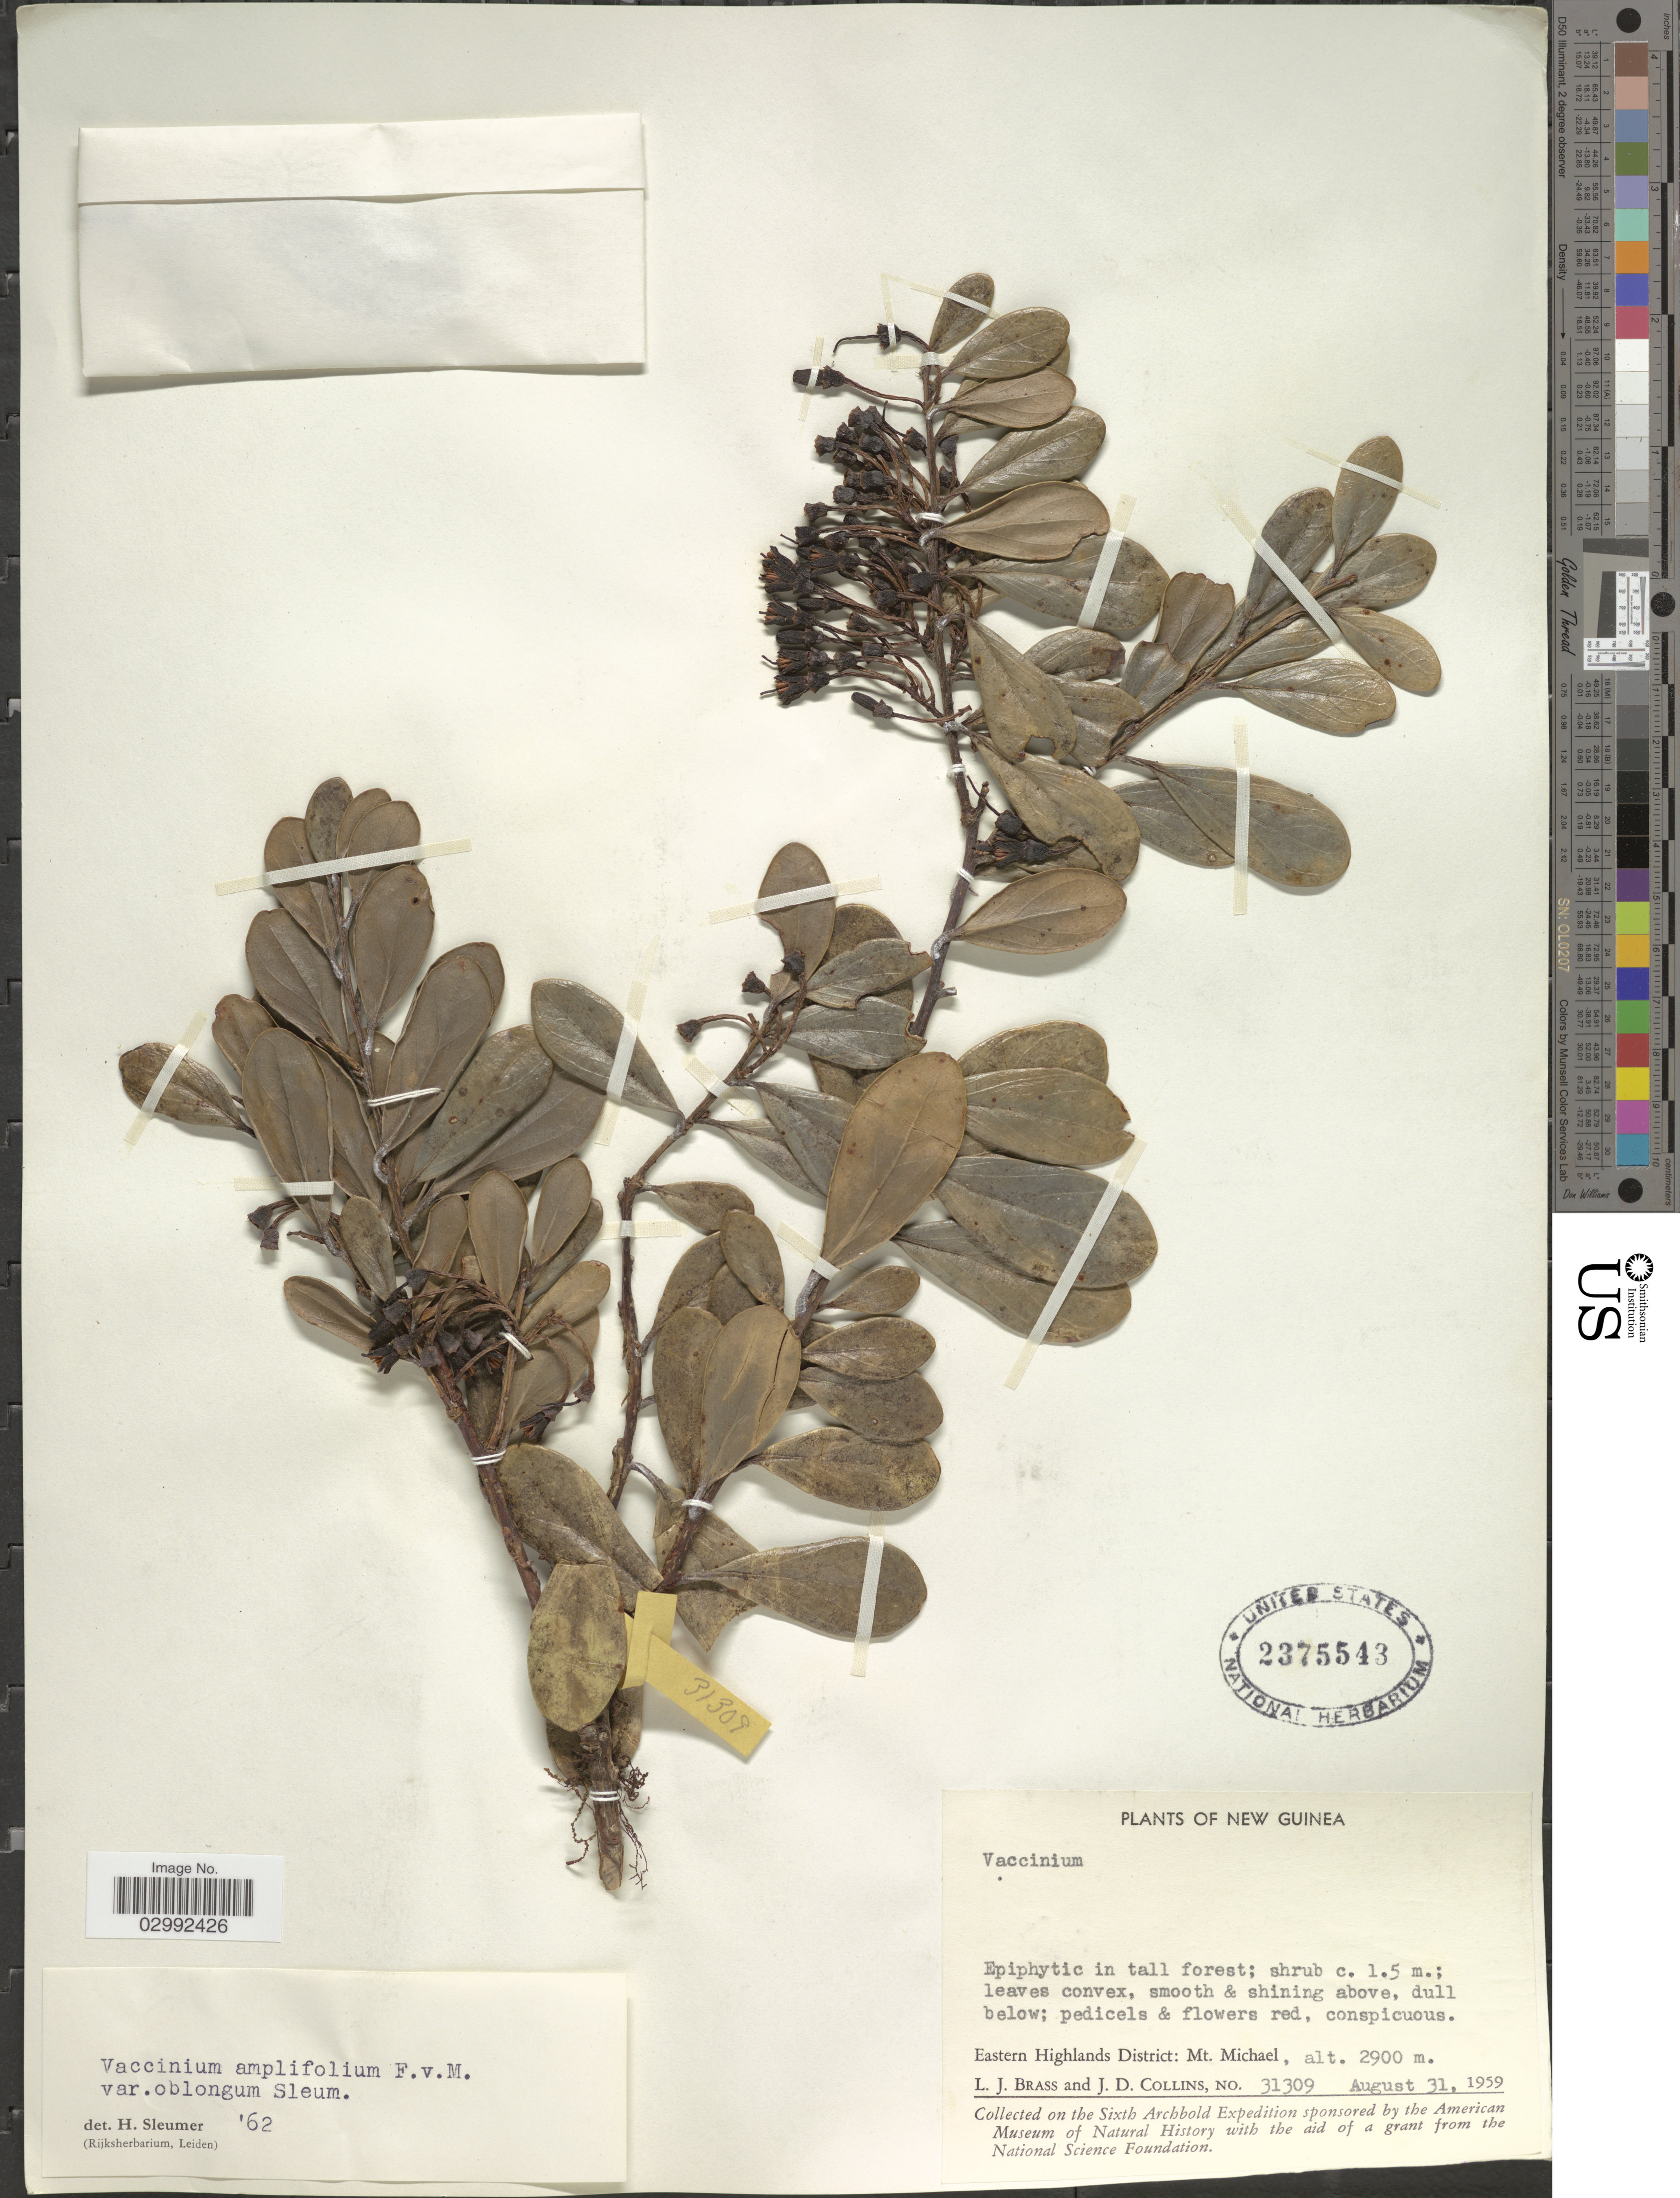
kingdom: Plantae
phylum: Tracheophyta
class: Magnoliopsida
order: Ericales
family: Ericaceae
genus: Vaccinium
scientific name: Vaccinium amplifolium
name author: F. Muell.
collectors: L. J. Brass & J. Collins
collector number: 31309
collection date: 1959-08-31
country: Papua New Guinea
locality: New Guinea, Eastern Highlands District: Mt. Michael.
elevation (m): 2900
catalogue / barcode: US 2375543